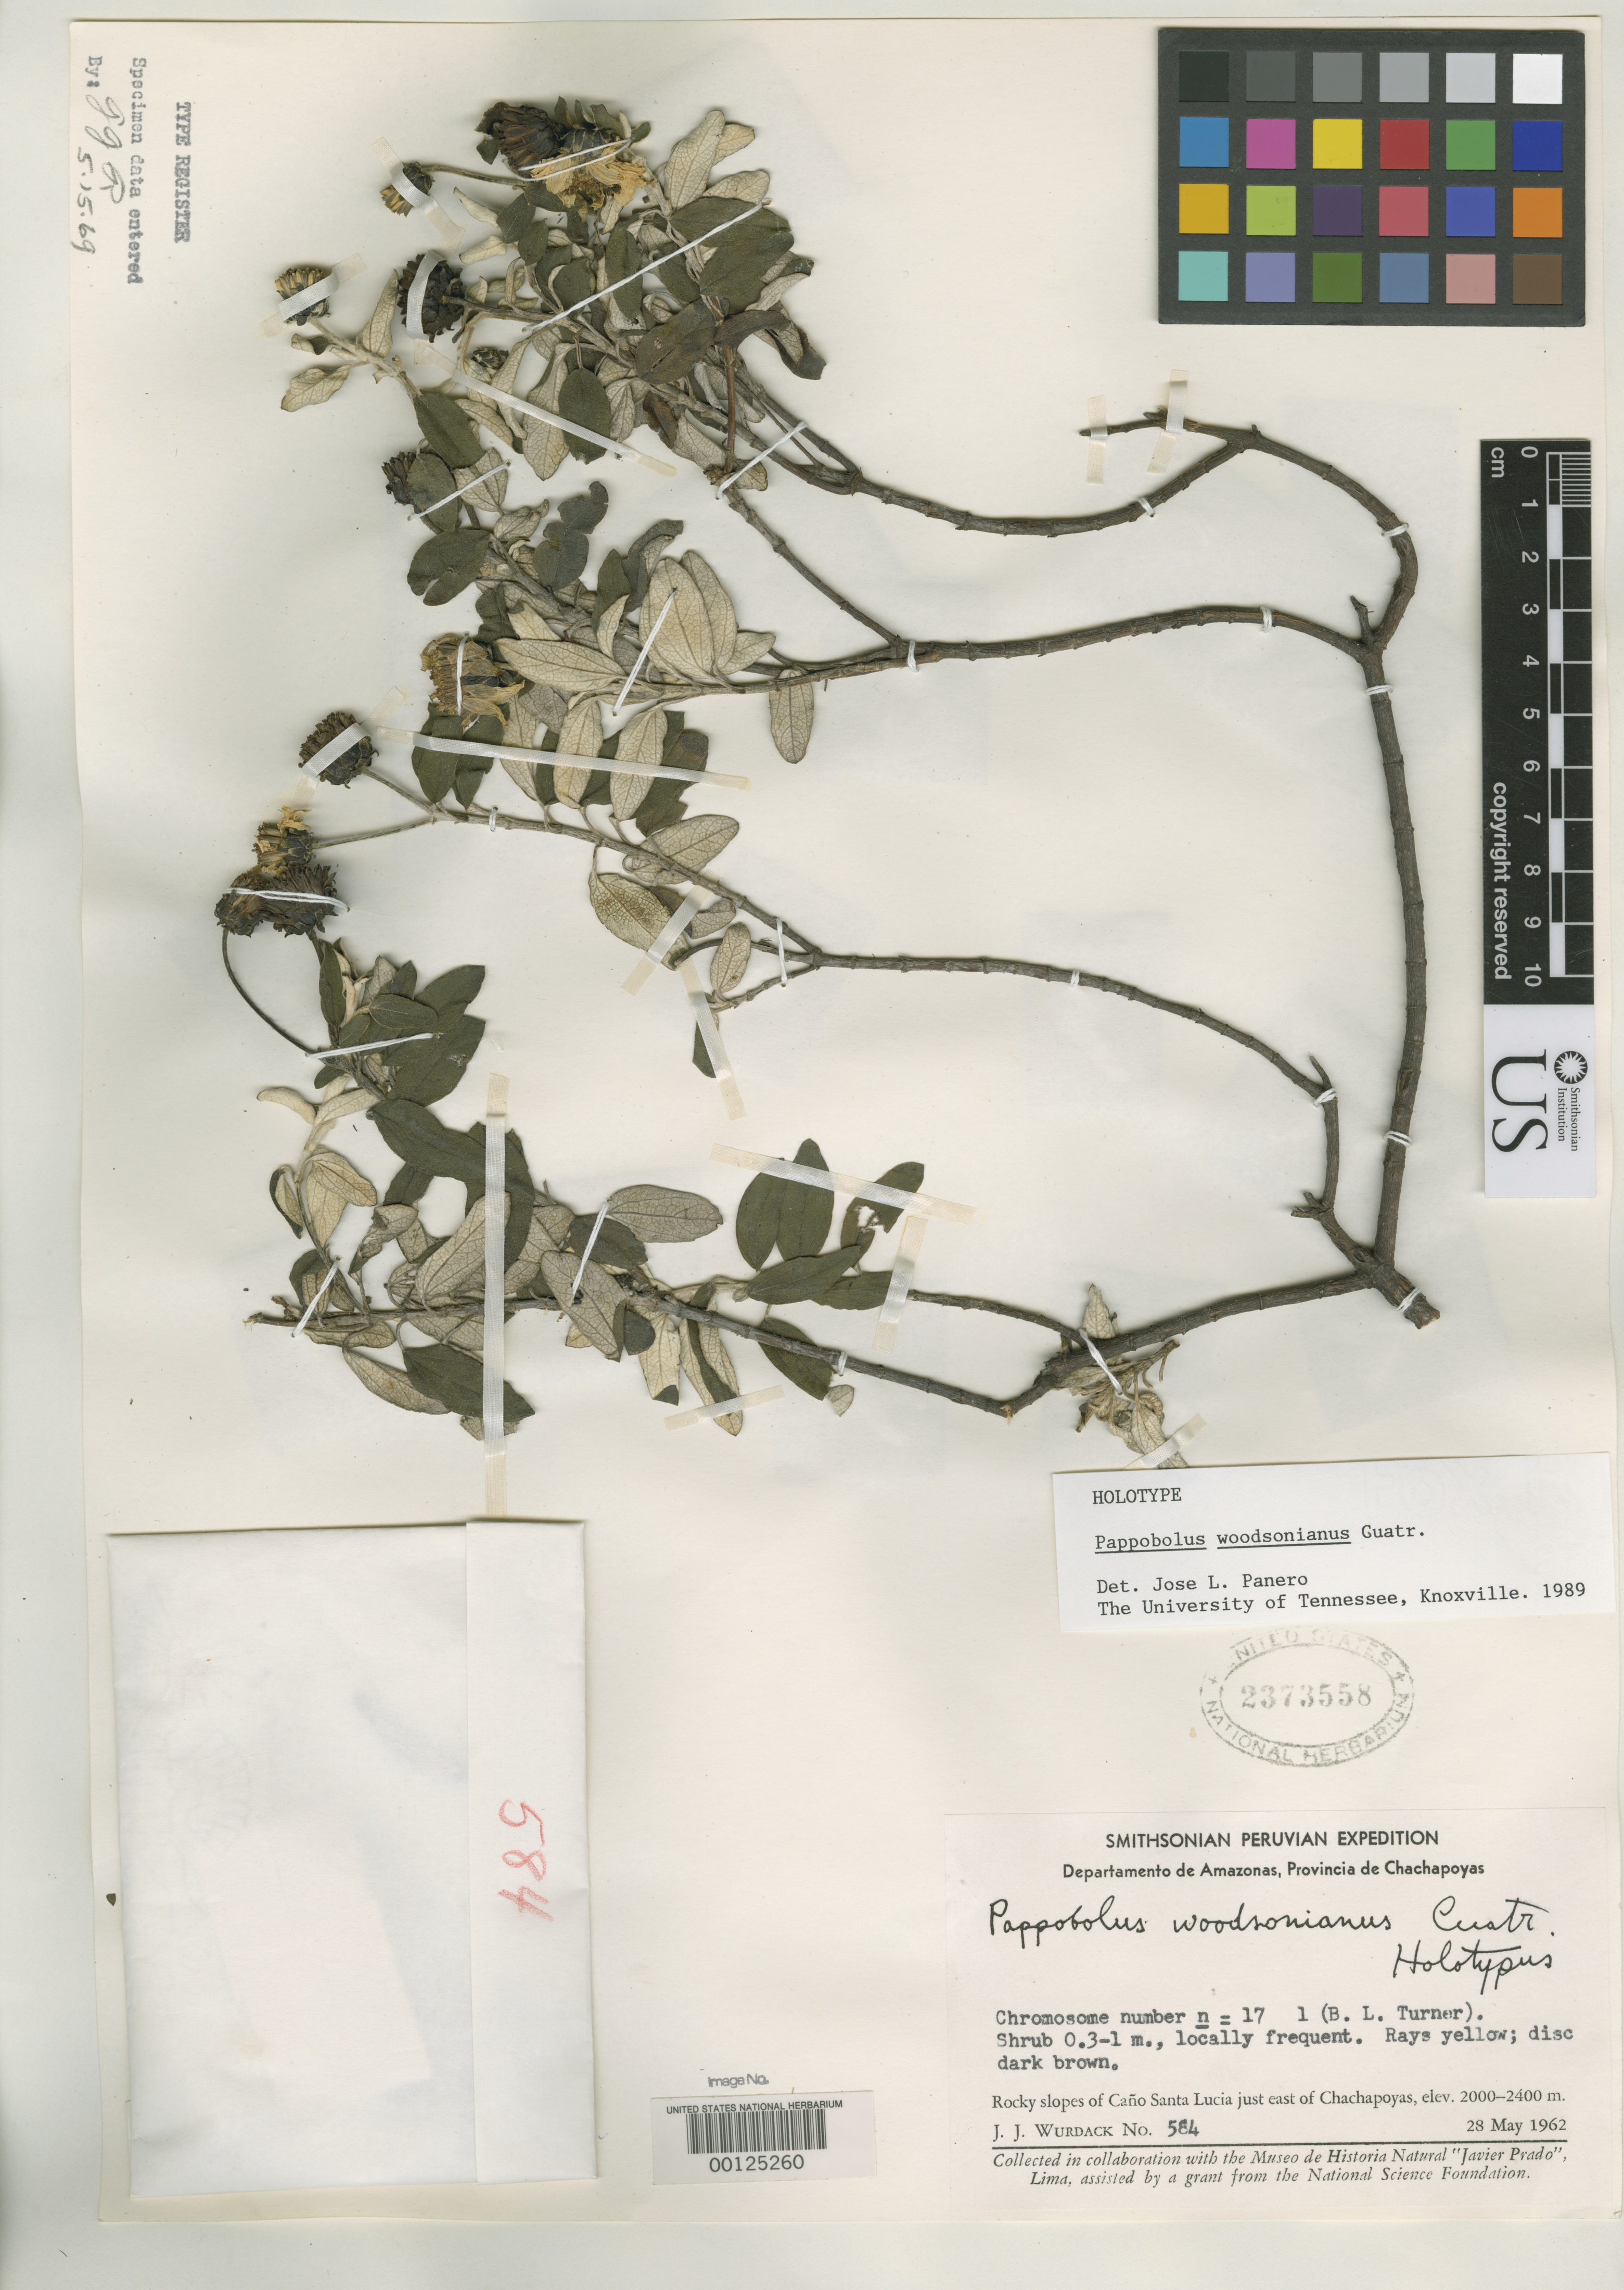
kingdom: Plantae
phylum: Tracheophyta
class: Magnoliopsida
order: Asterales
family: Asteraceae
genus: Pappobolus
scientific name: Pappobolus woodsonianus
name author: Cuatrec.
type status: Holotype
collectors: J. J. Wurdack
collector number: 584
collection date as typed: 28 May 1962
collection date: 1962-05-28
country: Peru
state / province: Amazonas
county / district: Chachapoyas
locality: rocky slopes of Caño Santa Lucía just E of Chachapoyas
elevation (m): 2000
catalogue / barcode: US 2373558